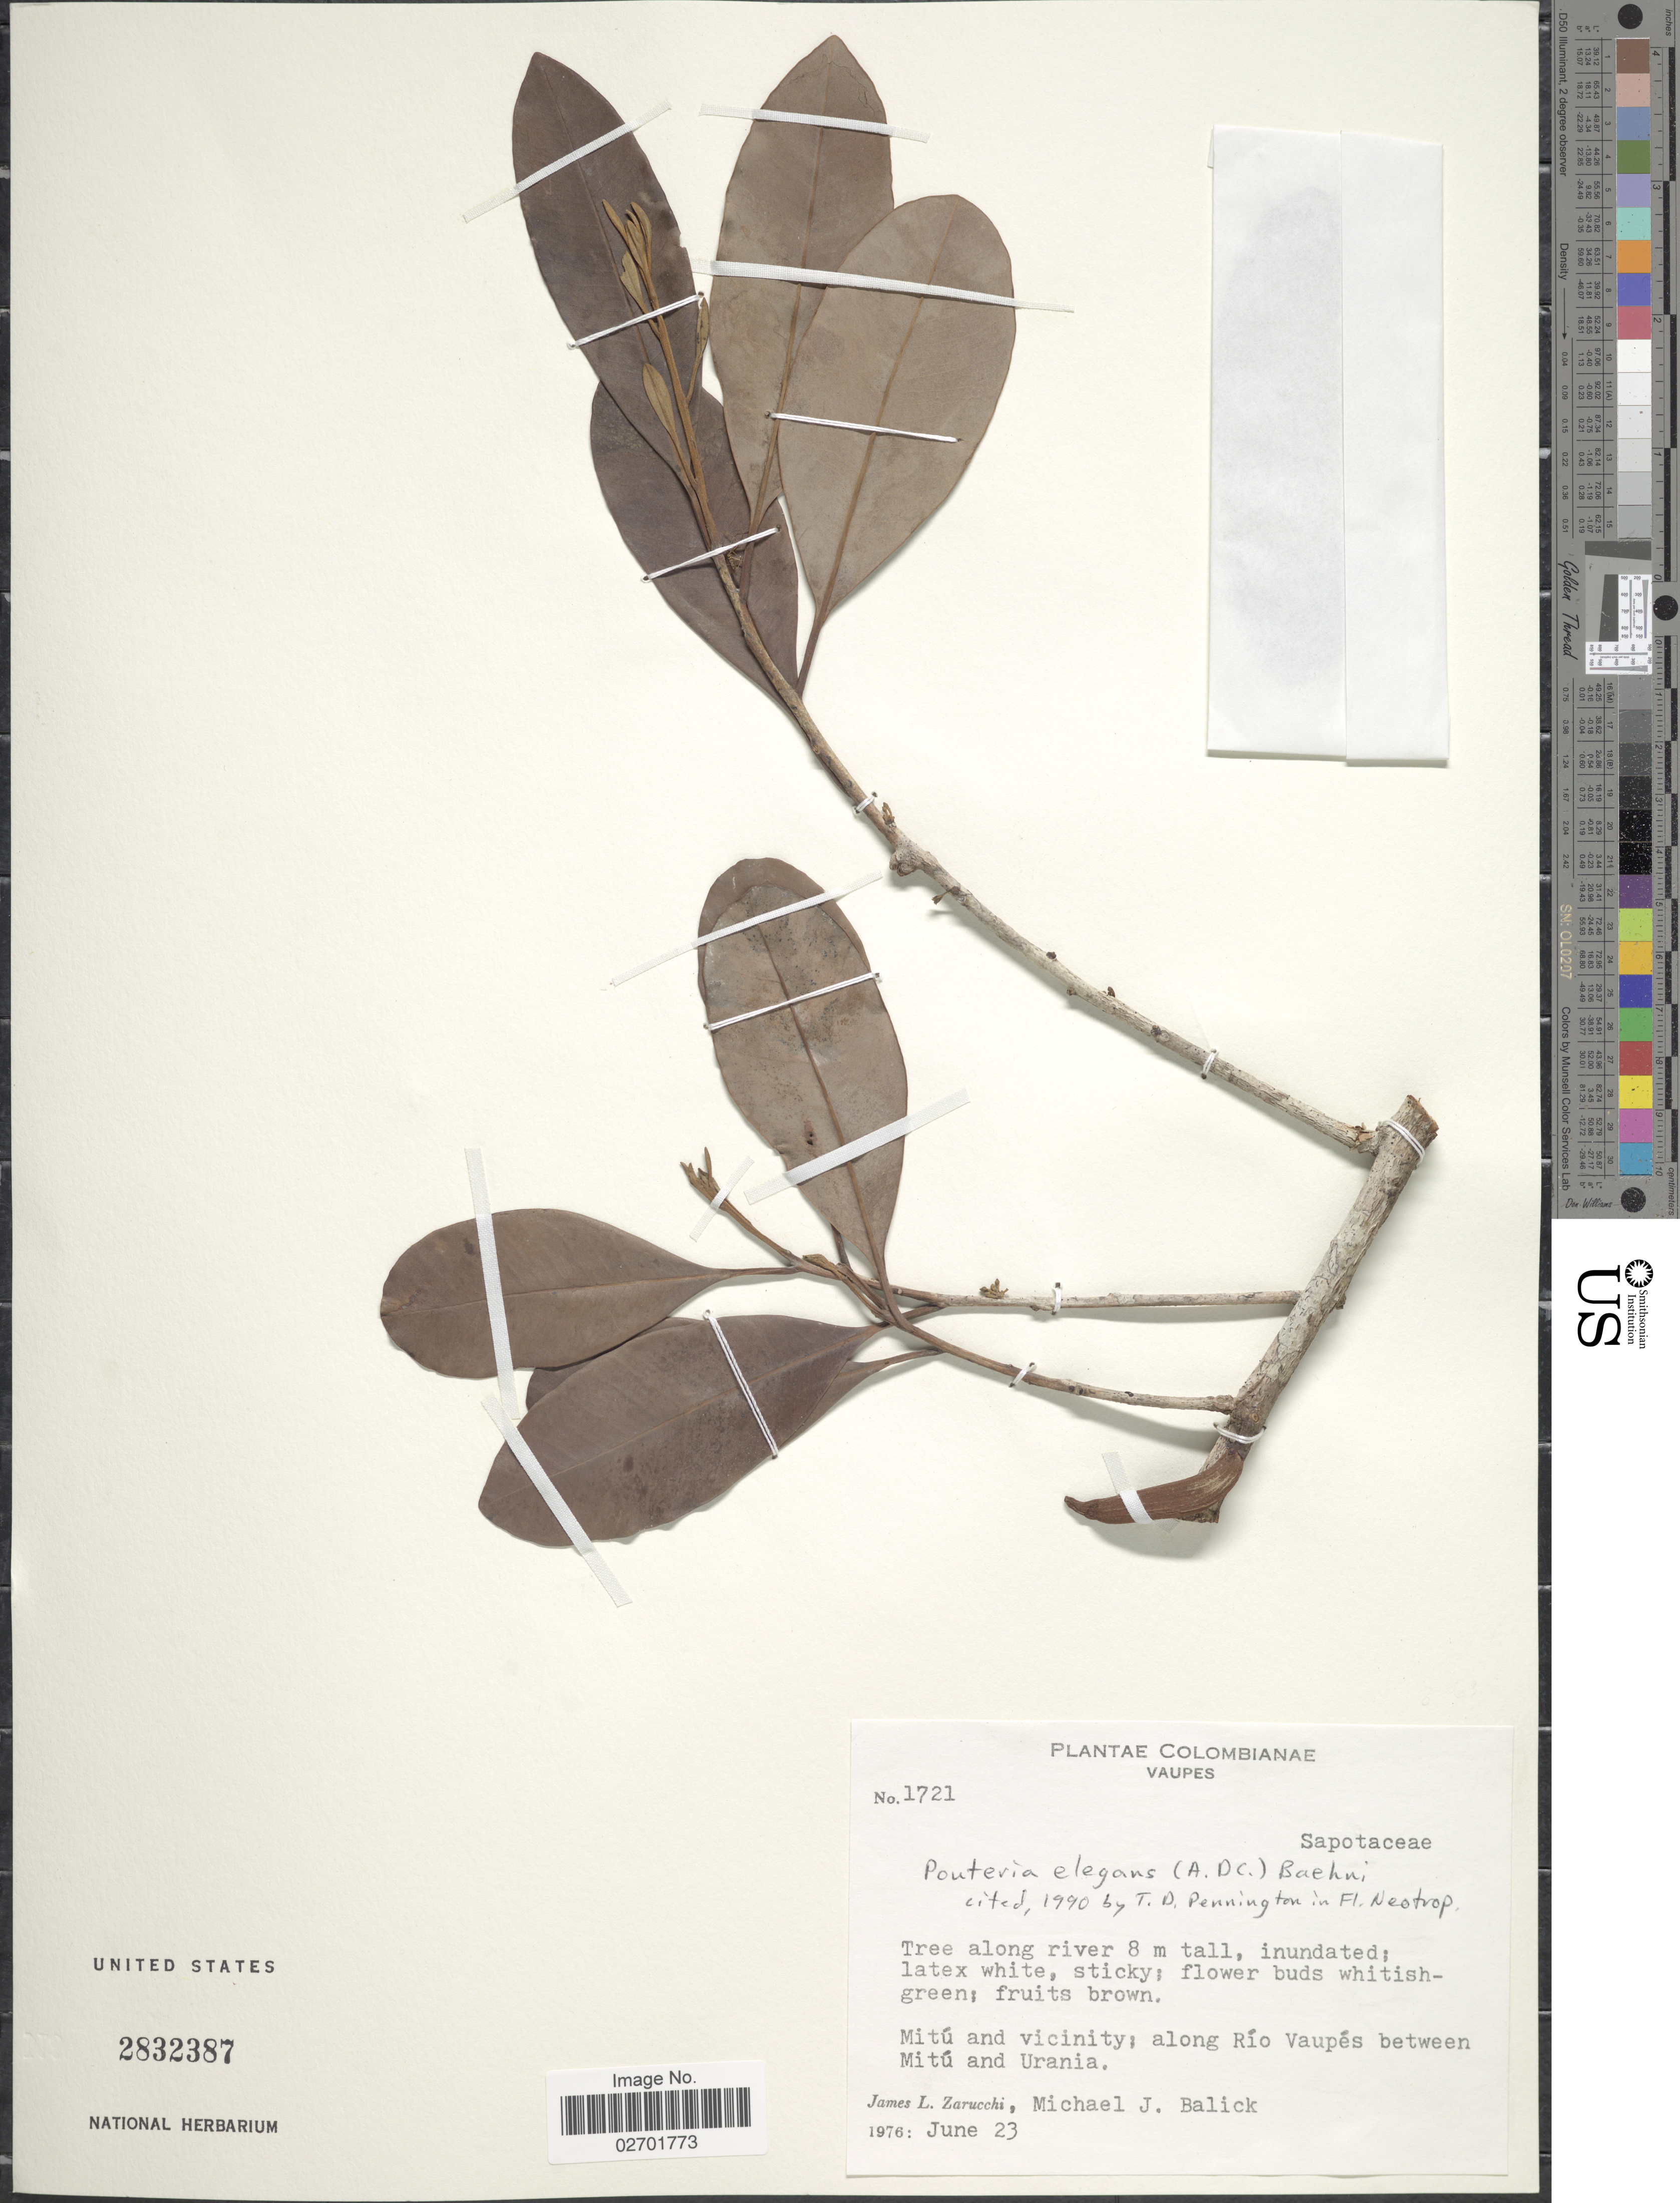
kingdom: Plantae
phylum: Tracheophyta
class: Magnoliopsida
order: Ericales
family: Sapotaceae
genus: Pouteria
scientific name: Pouteria elegans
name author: (A. DC.) Baehni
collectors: J. L. Zarucchi & M. J. Balick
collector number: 1721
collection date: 1976-06-23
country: Colombia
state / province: Vaupés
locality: Vaupes, Mitu and vicinity: along Rio Vaupes between Mitu and Urania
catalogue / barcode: US 2832387